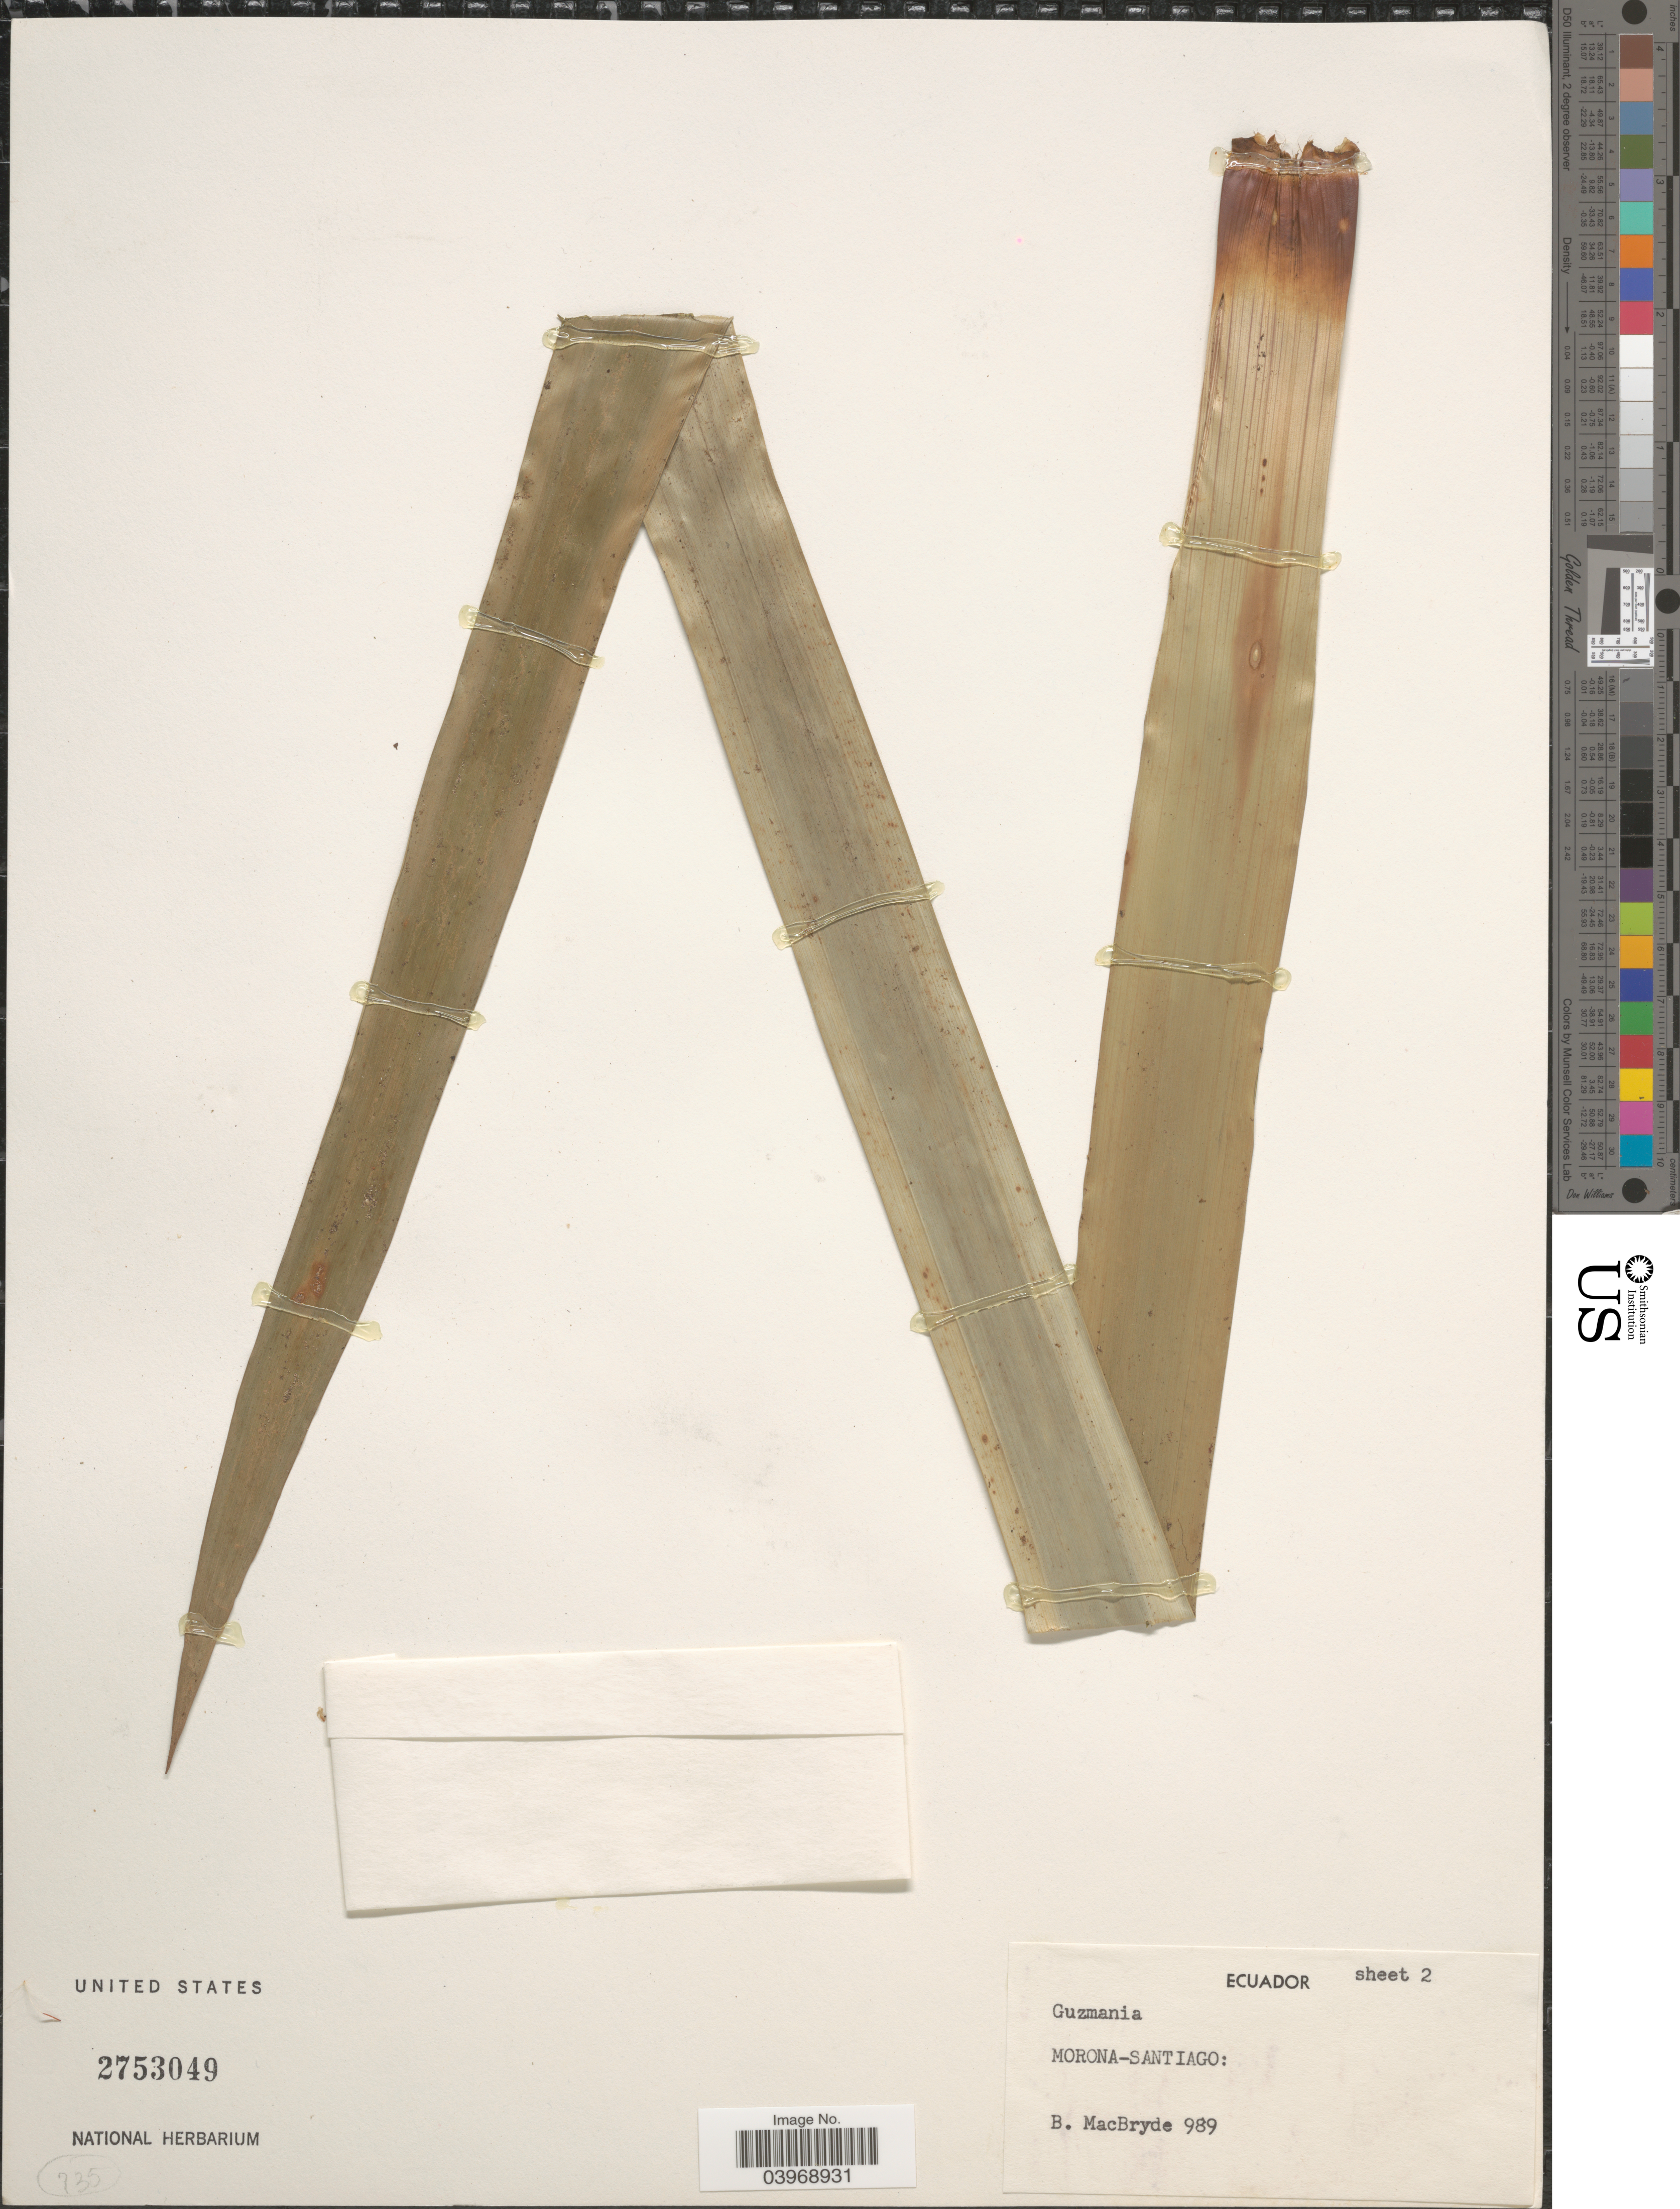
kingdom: Plantae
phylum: Tracheophyta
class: Liliopsida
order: Poales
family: Bromeliaceae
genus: Guzmania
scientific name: Guzmania sp.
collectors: B. MacBryde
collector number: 989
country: Ecuador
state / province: Morona-Santiago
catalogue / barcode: US 2753049